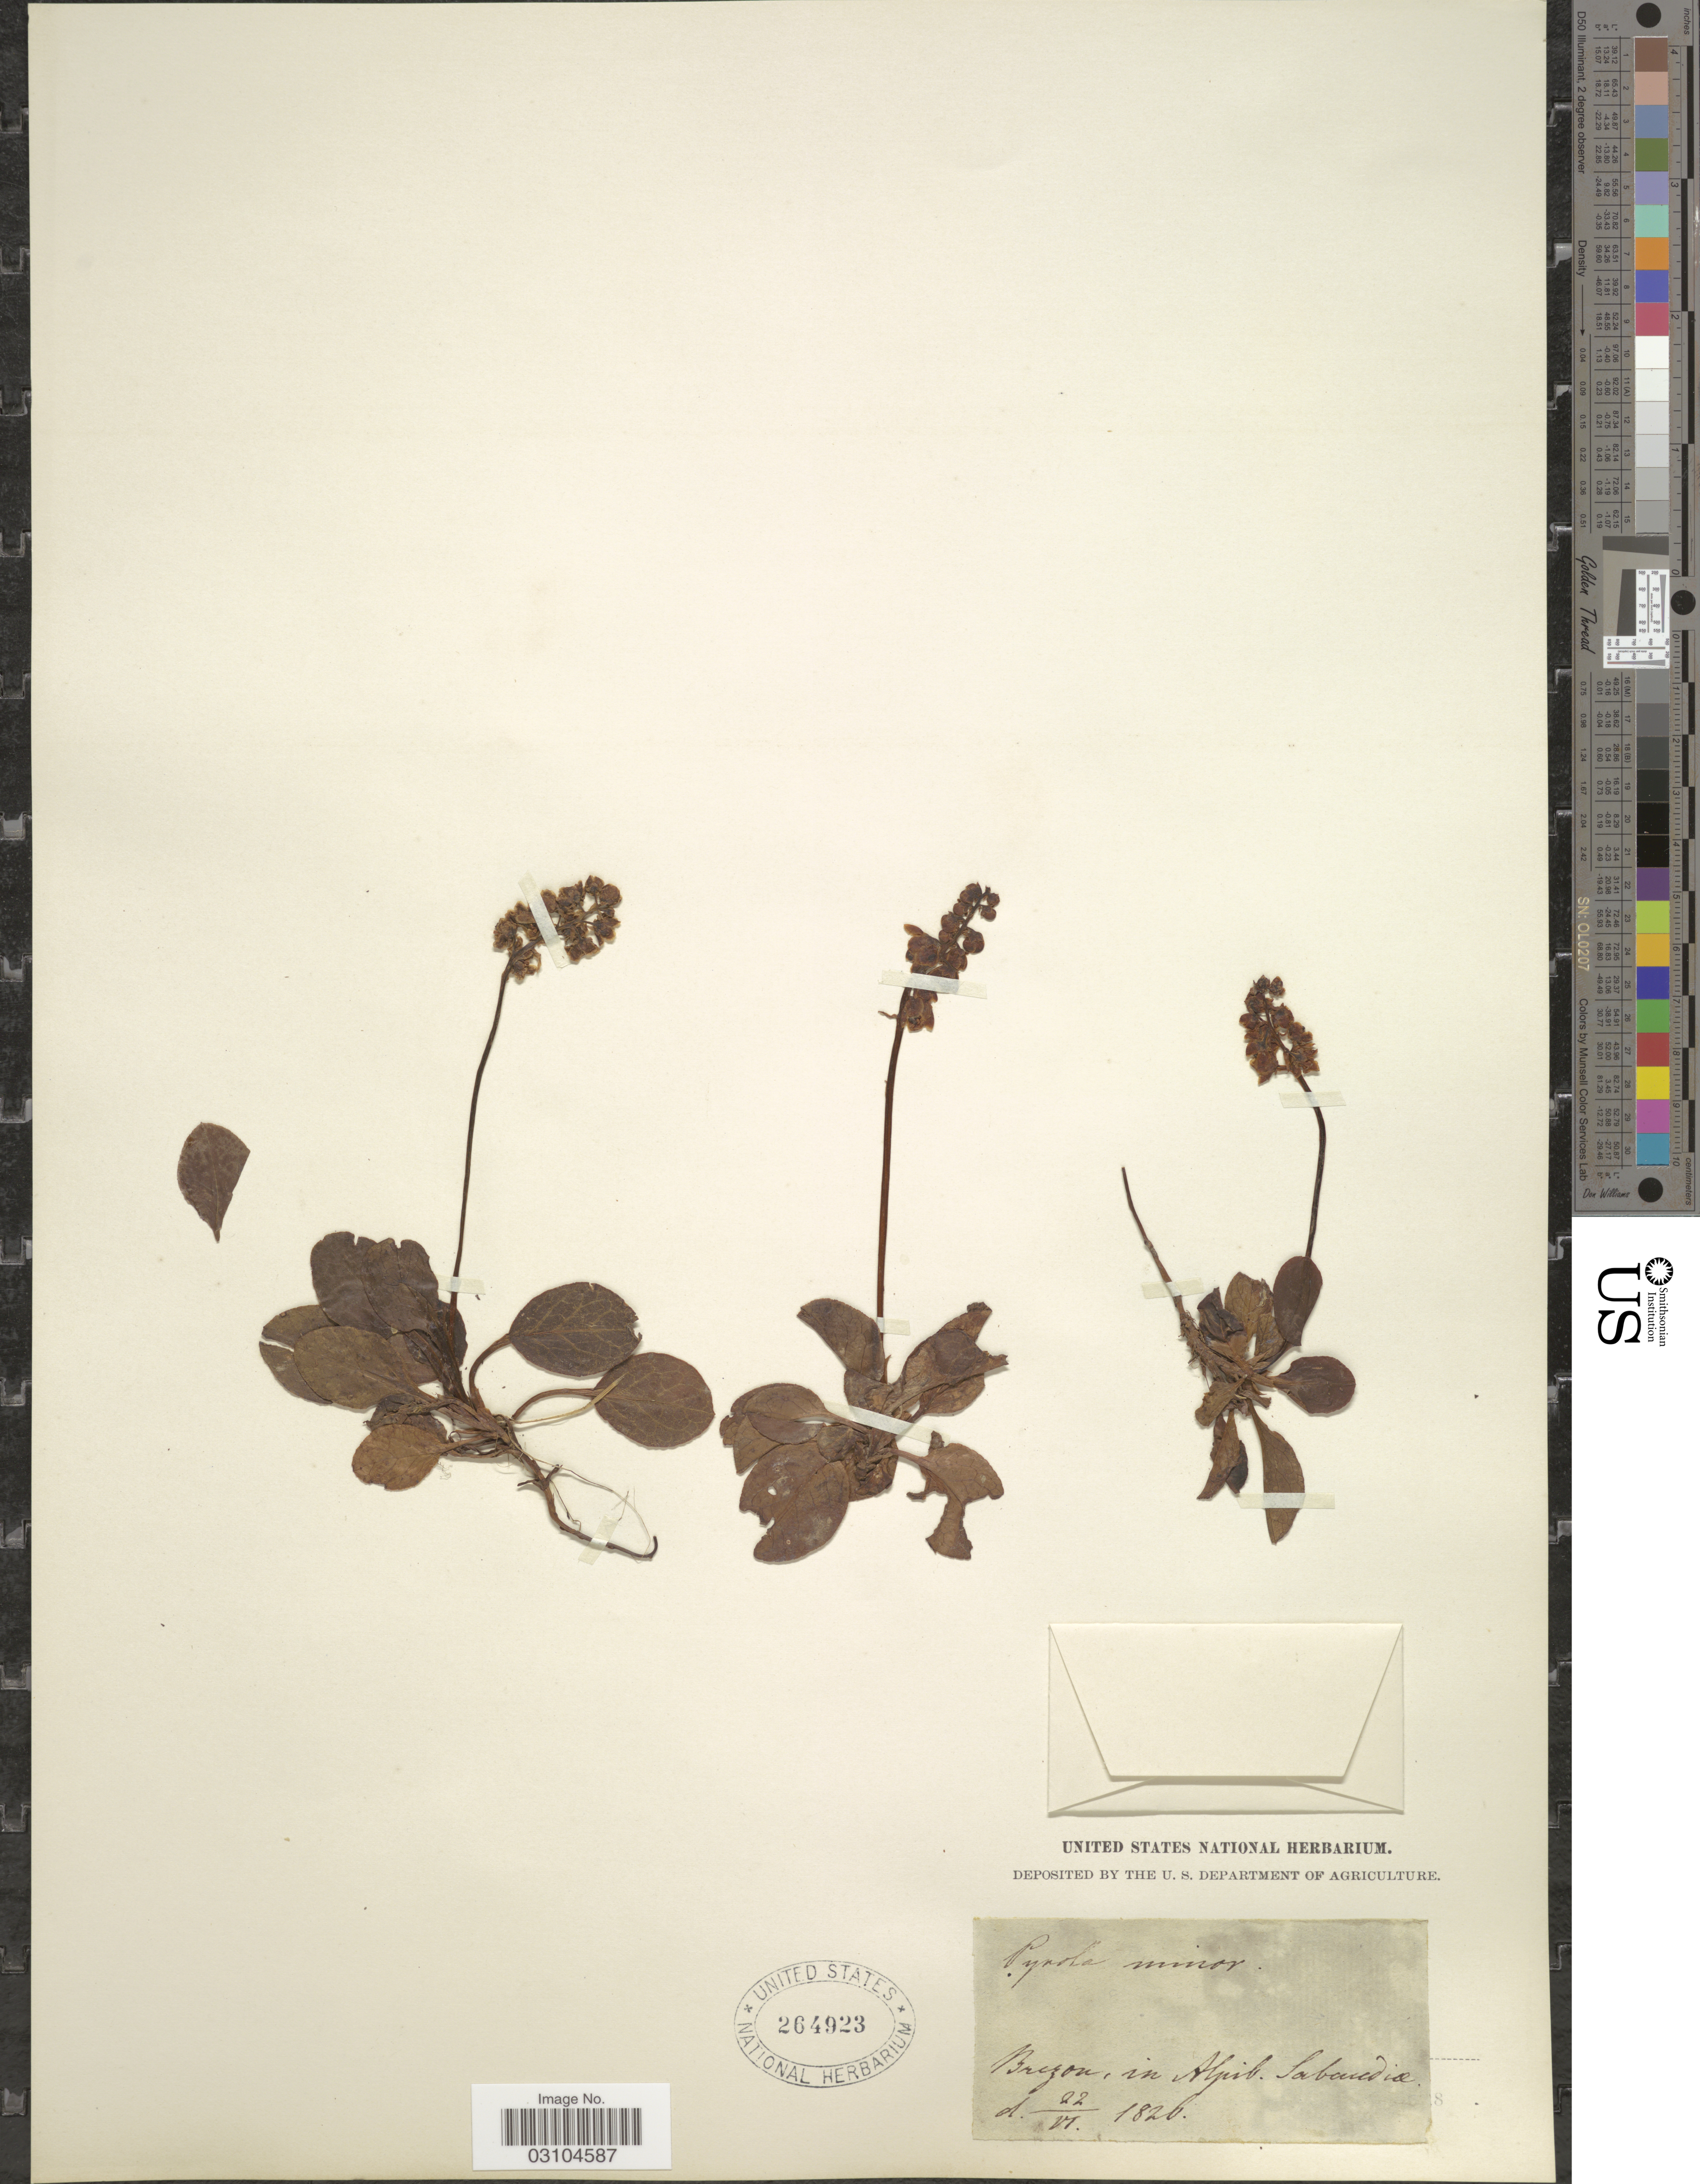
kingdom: Plantae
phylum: Tracheophyta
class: Magnoliopsida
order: Ericales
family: Ericaceae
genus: Pyrola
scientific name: Pyrola minor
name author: L.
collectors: ex herb. United States National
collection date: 1826-06-22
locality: Brezon, in Alpib, Sabandiæ. [interpreted]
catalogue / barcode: US 264923